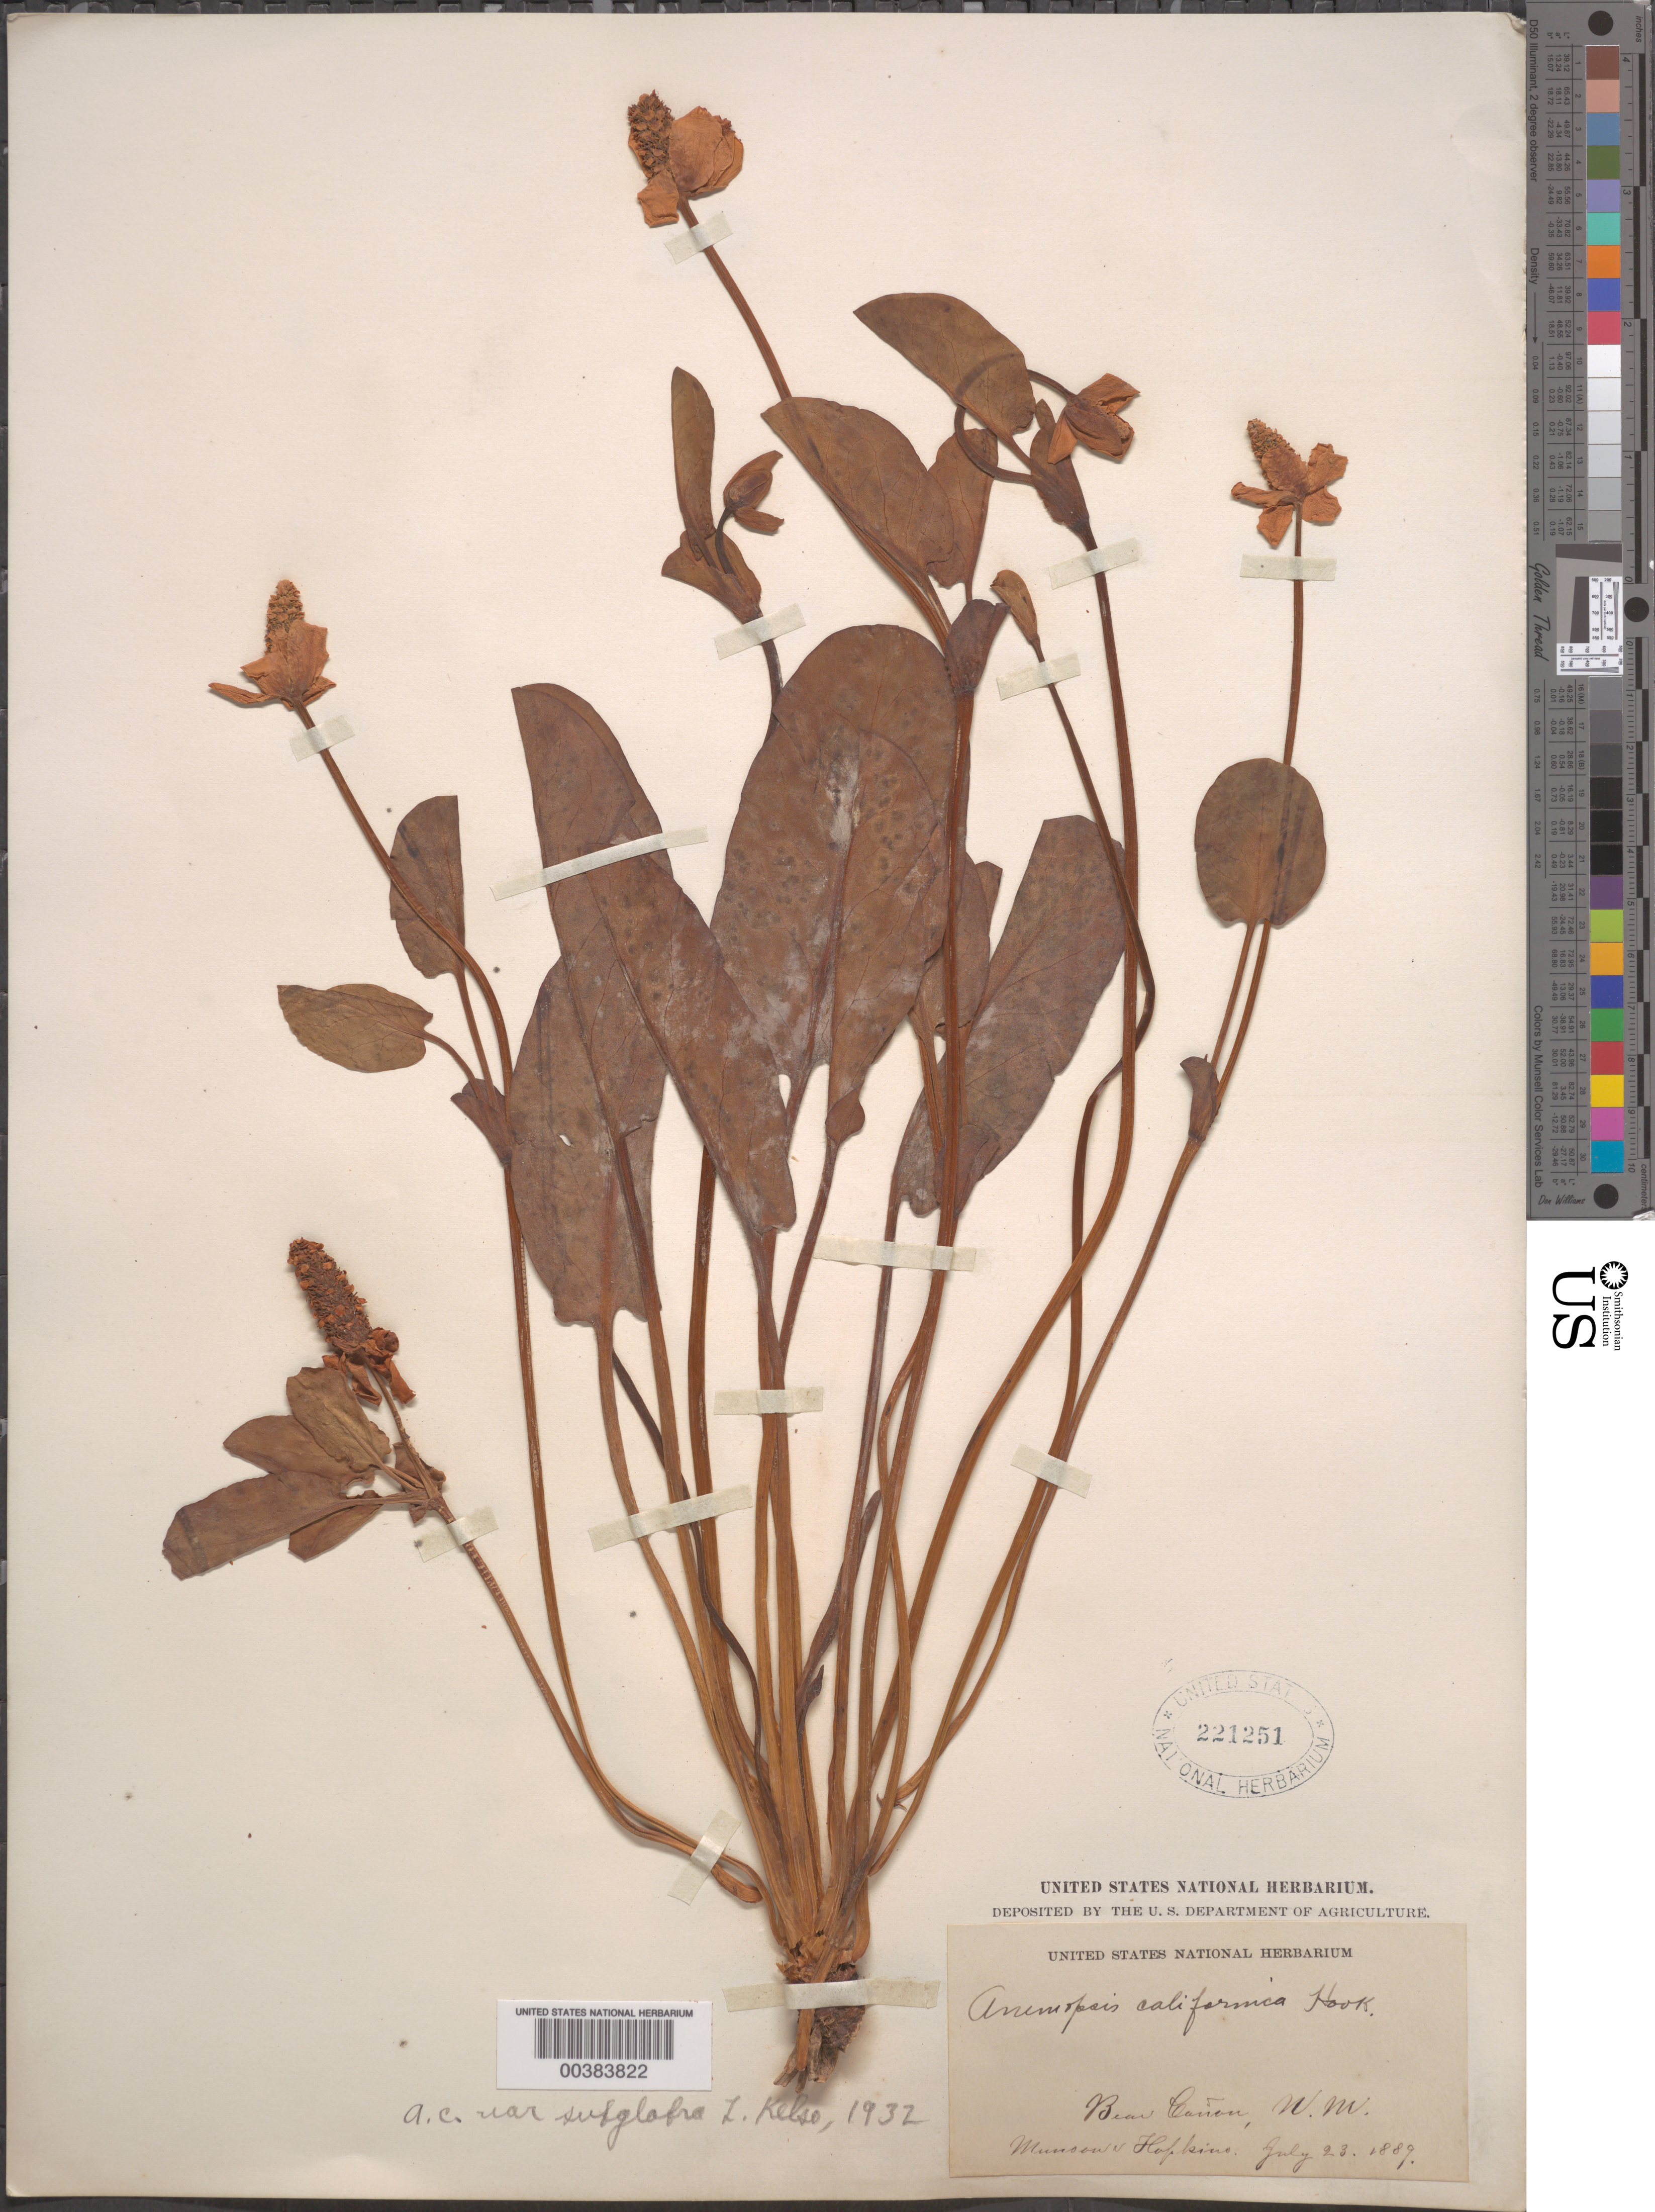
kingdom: Plantae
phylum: Tracheophyta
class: Magnoliopsida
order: Piperales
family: Saururaceae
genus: Anemopsis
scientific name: Anemopsis californica var. subglabra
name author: Kelso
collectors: M. Hopkins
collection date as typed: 23 Jul 1889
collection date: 1889-07-23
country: United States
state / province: New Mexico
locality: Bear canon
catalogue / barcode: US 221251